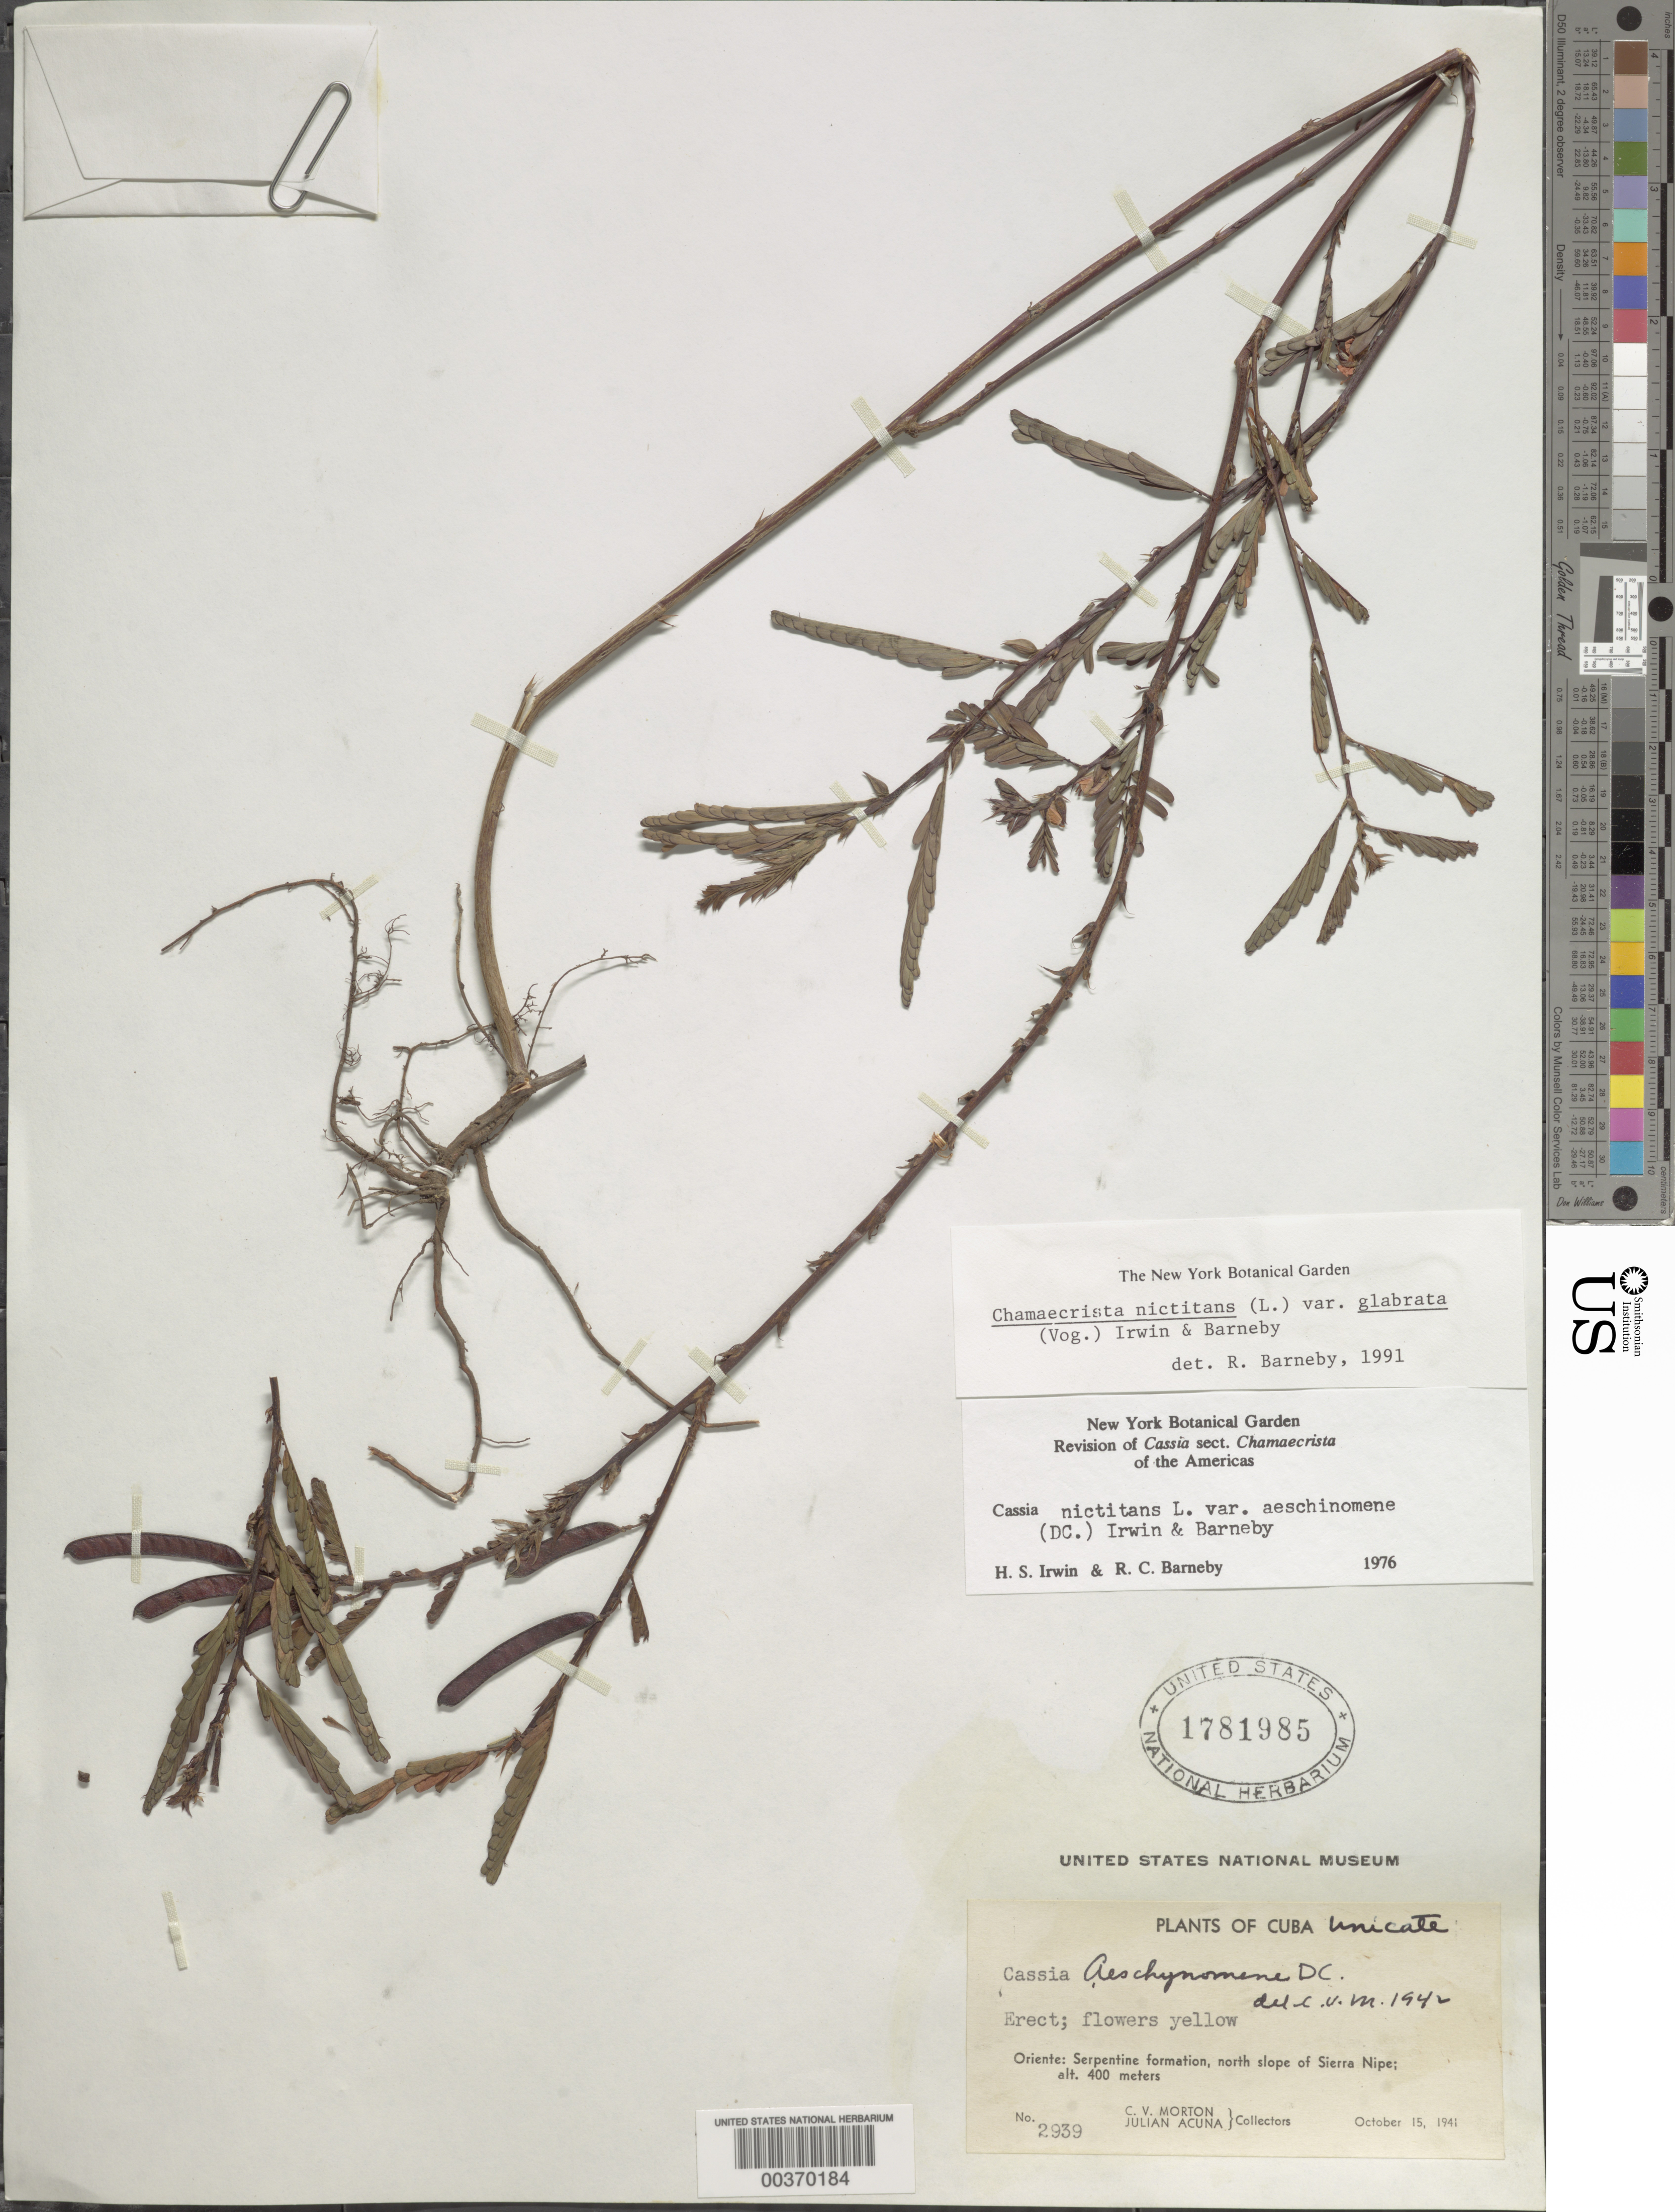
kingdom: Plantae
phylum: Tracheophyta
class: Magnoliopsida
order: Fabales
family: Fabaceae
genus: Chamaecrista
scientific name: Chamaecrista nictitans var. glabrata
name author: (Vogel) H.S. Irwin & Barneby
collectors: C. V. Morton & J. B. Acuña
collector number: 2939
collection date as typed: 15 Oct 1941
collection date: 1941-10-15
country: Cuba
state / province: Oriente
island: Greater Antilles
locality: Serpentine formation, n slope of sierra nipe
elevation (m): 400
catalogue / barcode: US 1781985